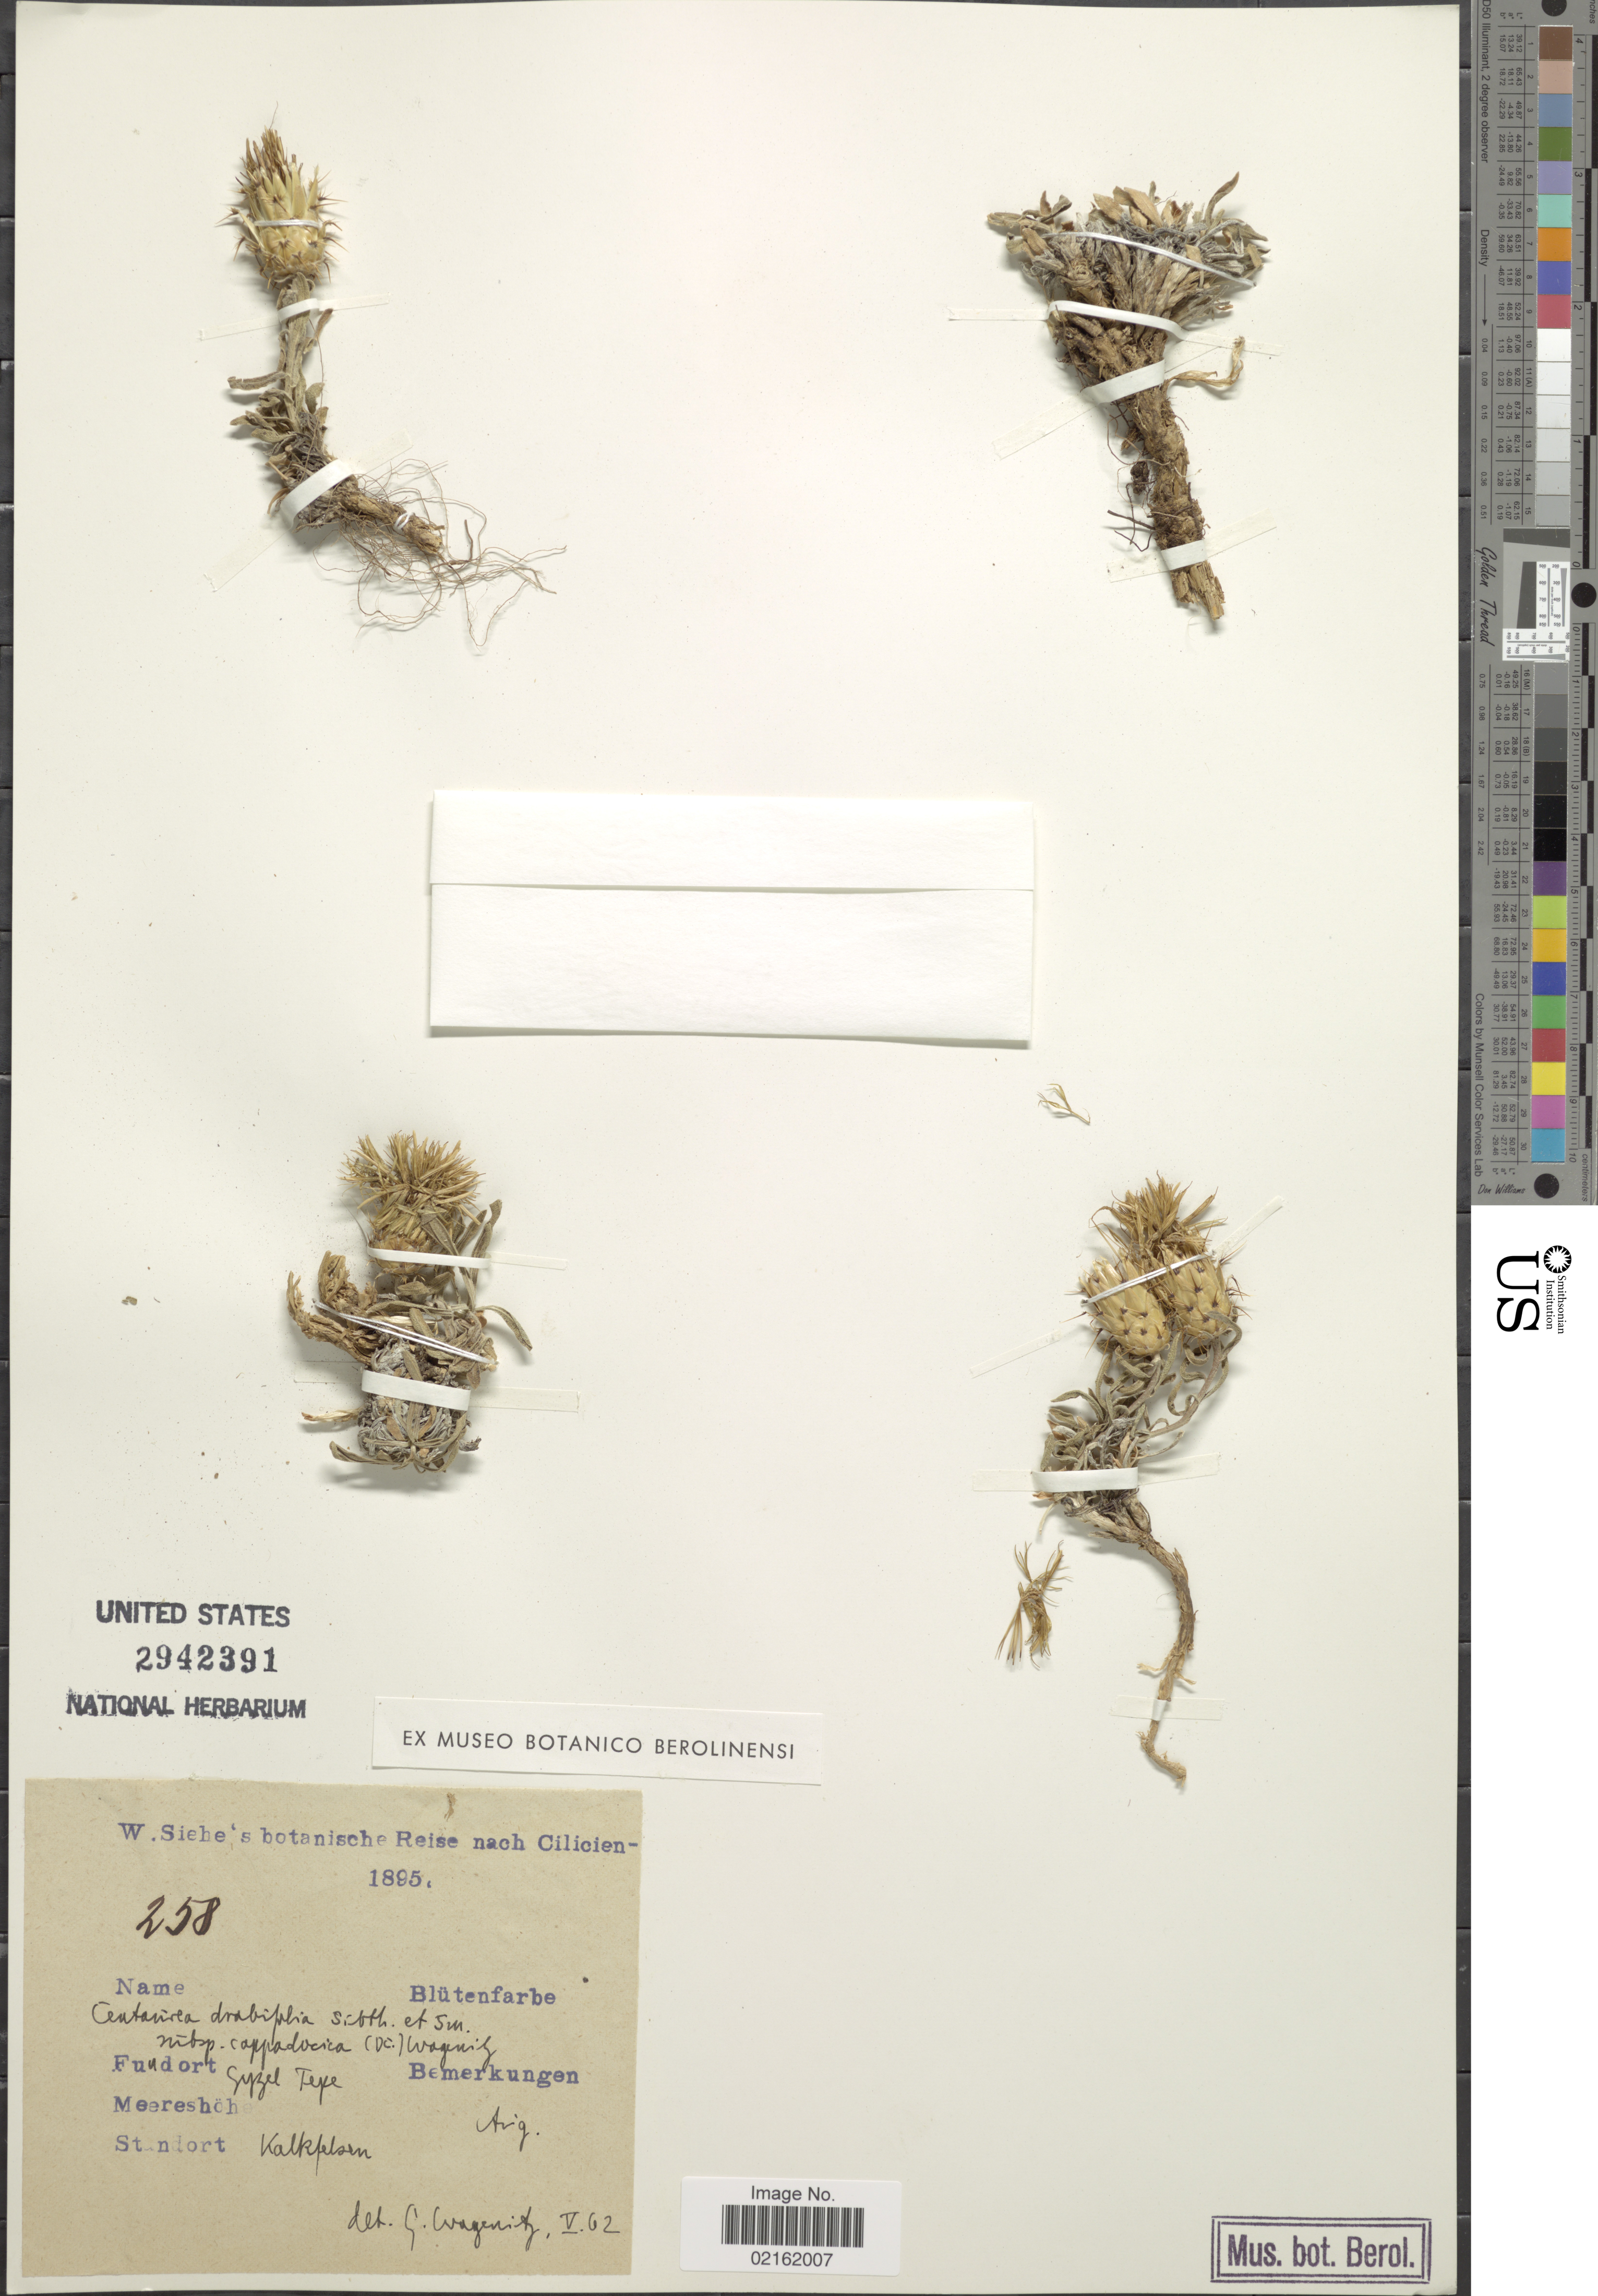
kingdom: Plantae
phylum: Tracheophyta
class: Magnoliopsida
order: Asterales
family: Asteraceae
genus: Centaurea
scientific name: Centaurea drabifolia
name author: Sm.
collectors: W. Siehe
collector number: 258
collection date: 1895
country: Turkey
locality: Cilicien, Meerescholh Gijzel Texe, Fundort, Kalkfelsen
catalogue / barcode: US 2942391